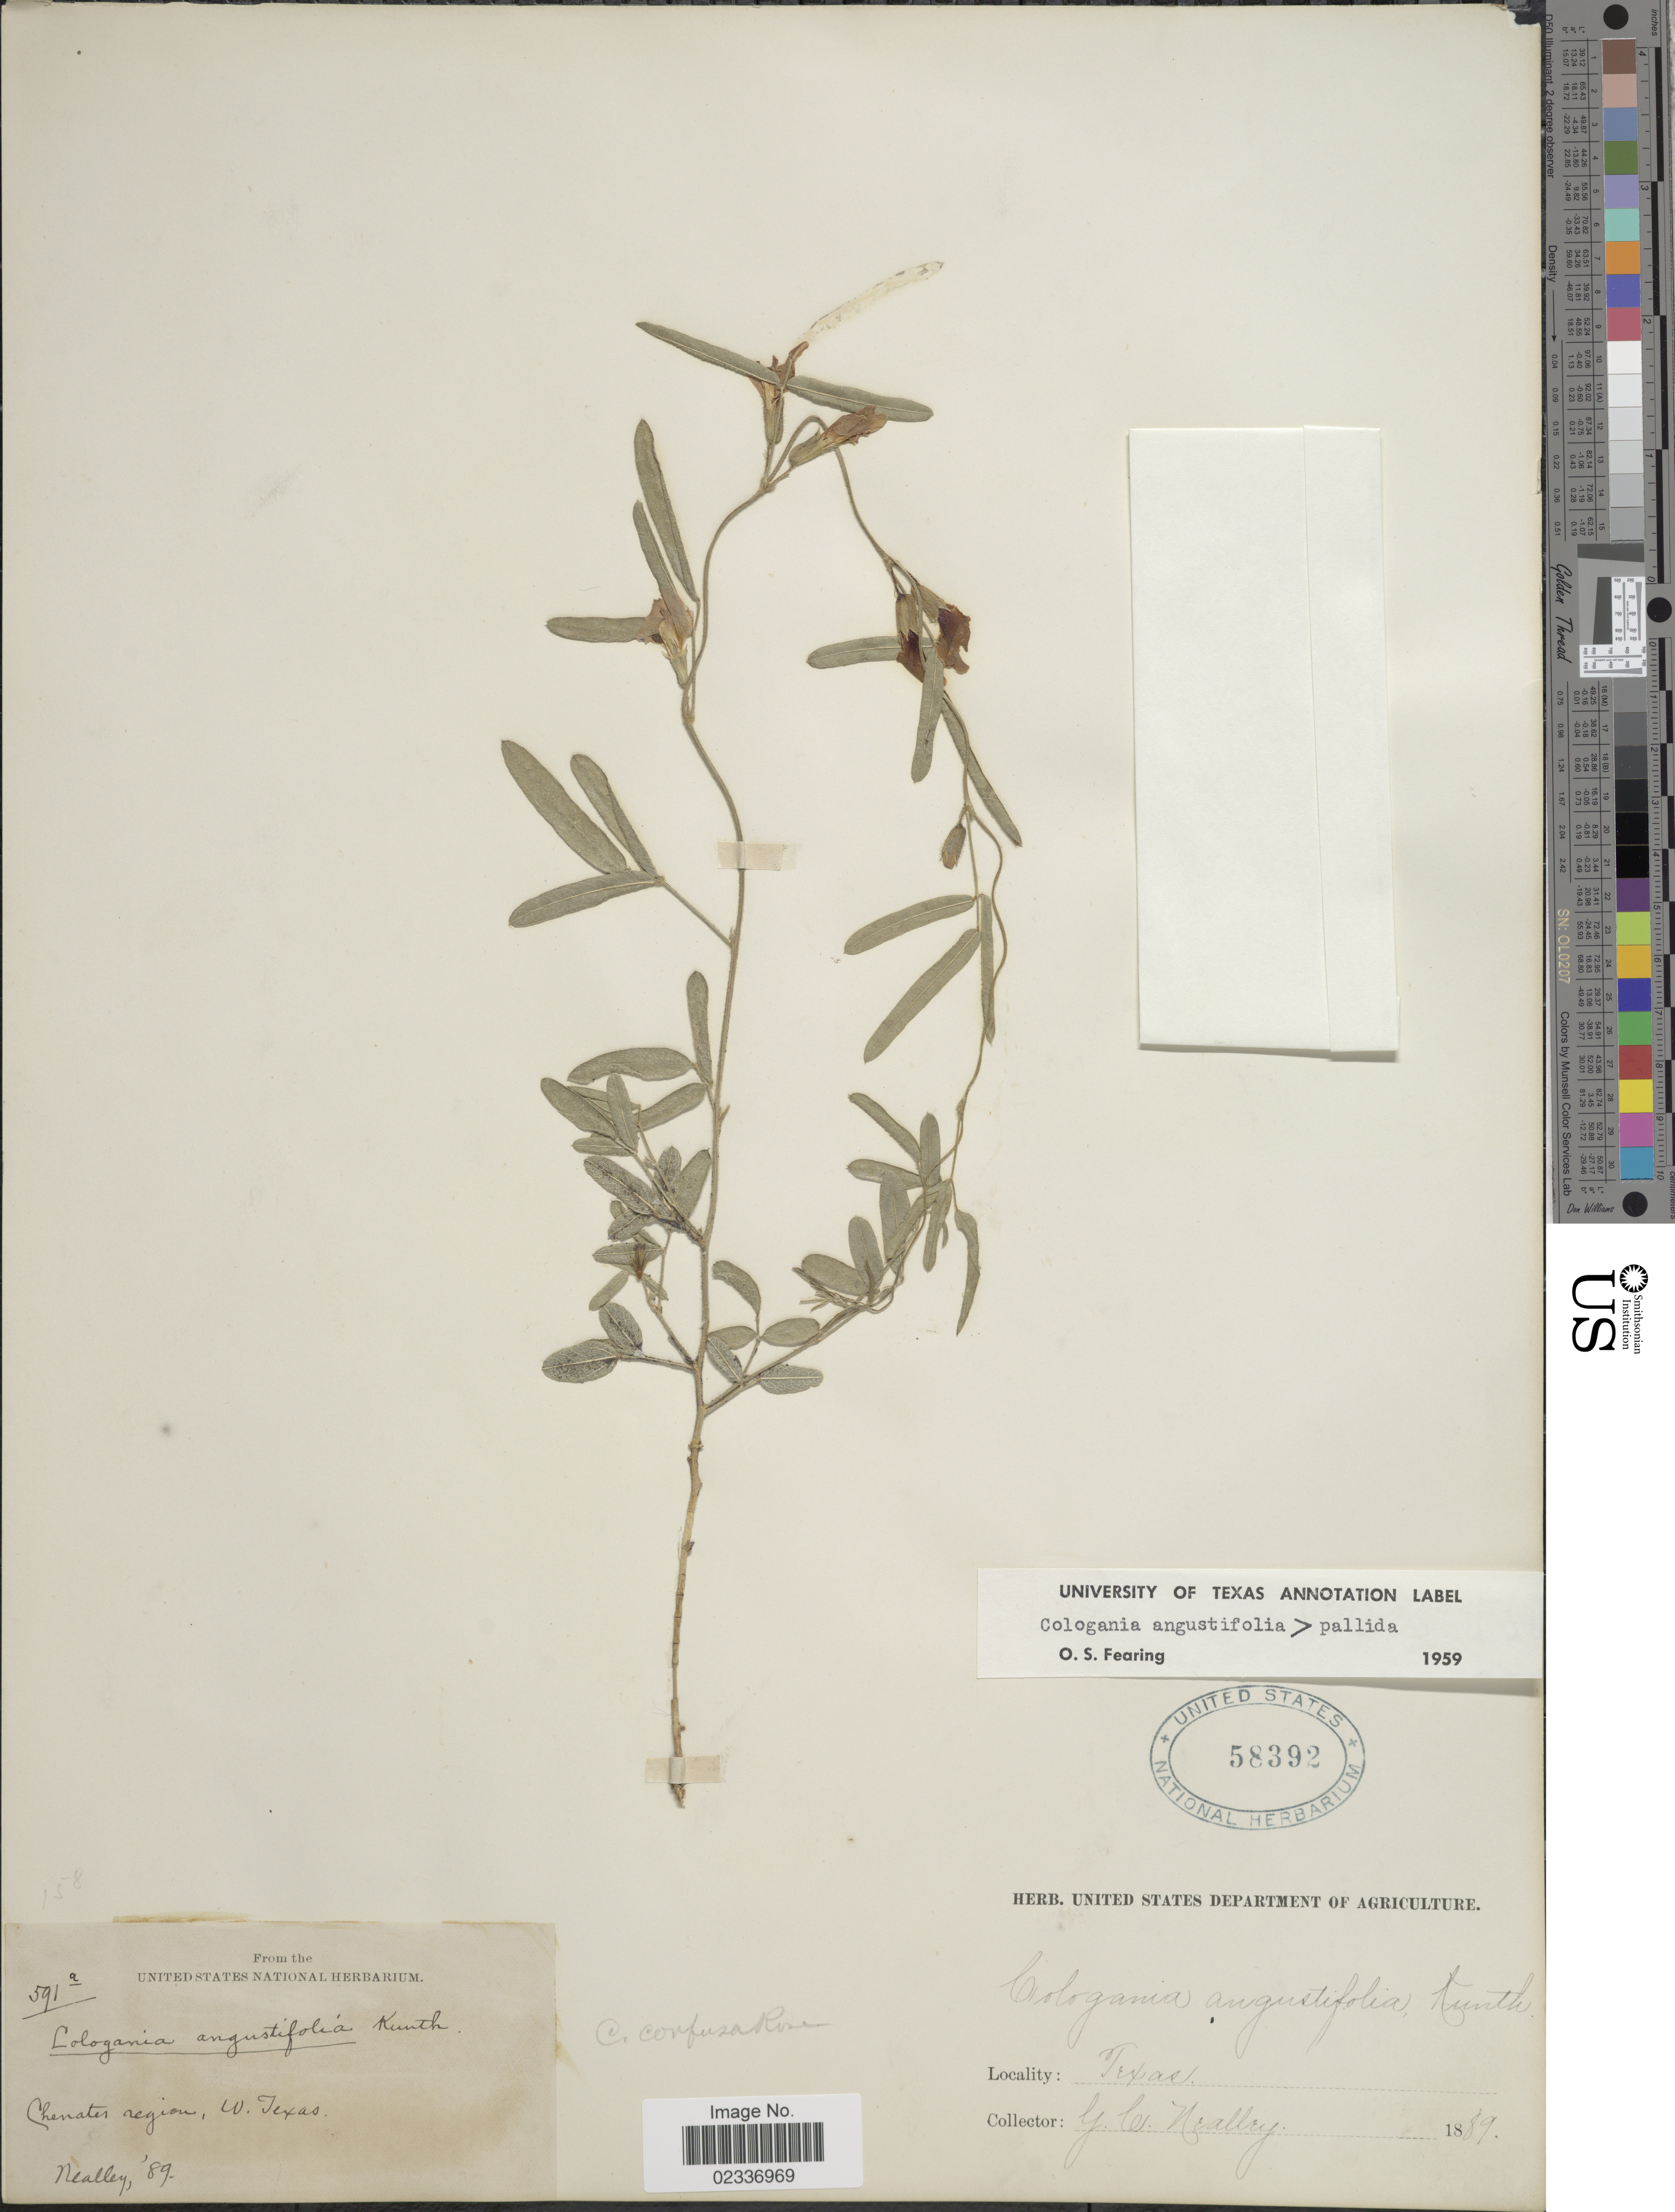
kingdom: Plantae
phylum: Tracheophyta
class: Magnoliopsida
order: Fabales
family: Fabaceae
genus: Cologania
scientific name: Cologania angustifolia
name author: Kunth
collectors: G. C. Nealley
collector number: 591a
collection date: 1889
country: United States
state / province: Texas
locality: Chanates region, W. Texas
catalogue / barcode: US 58392